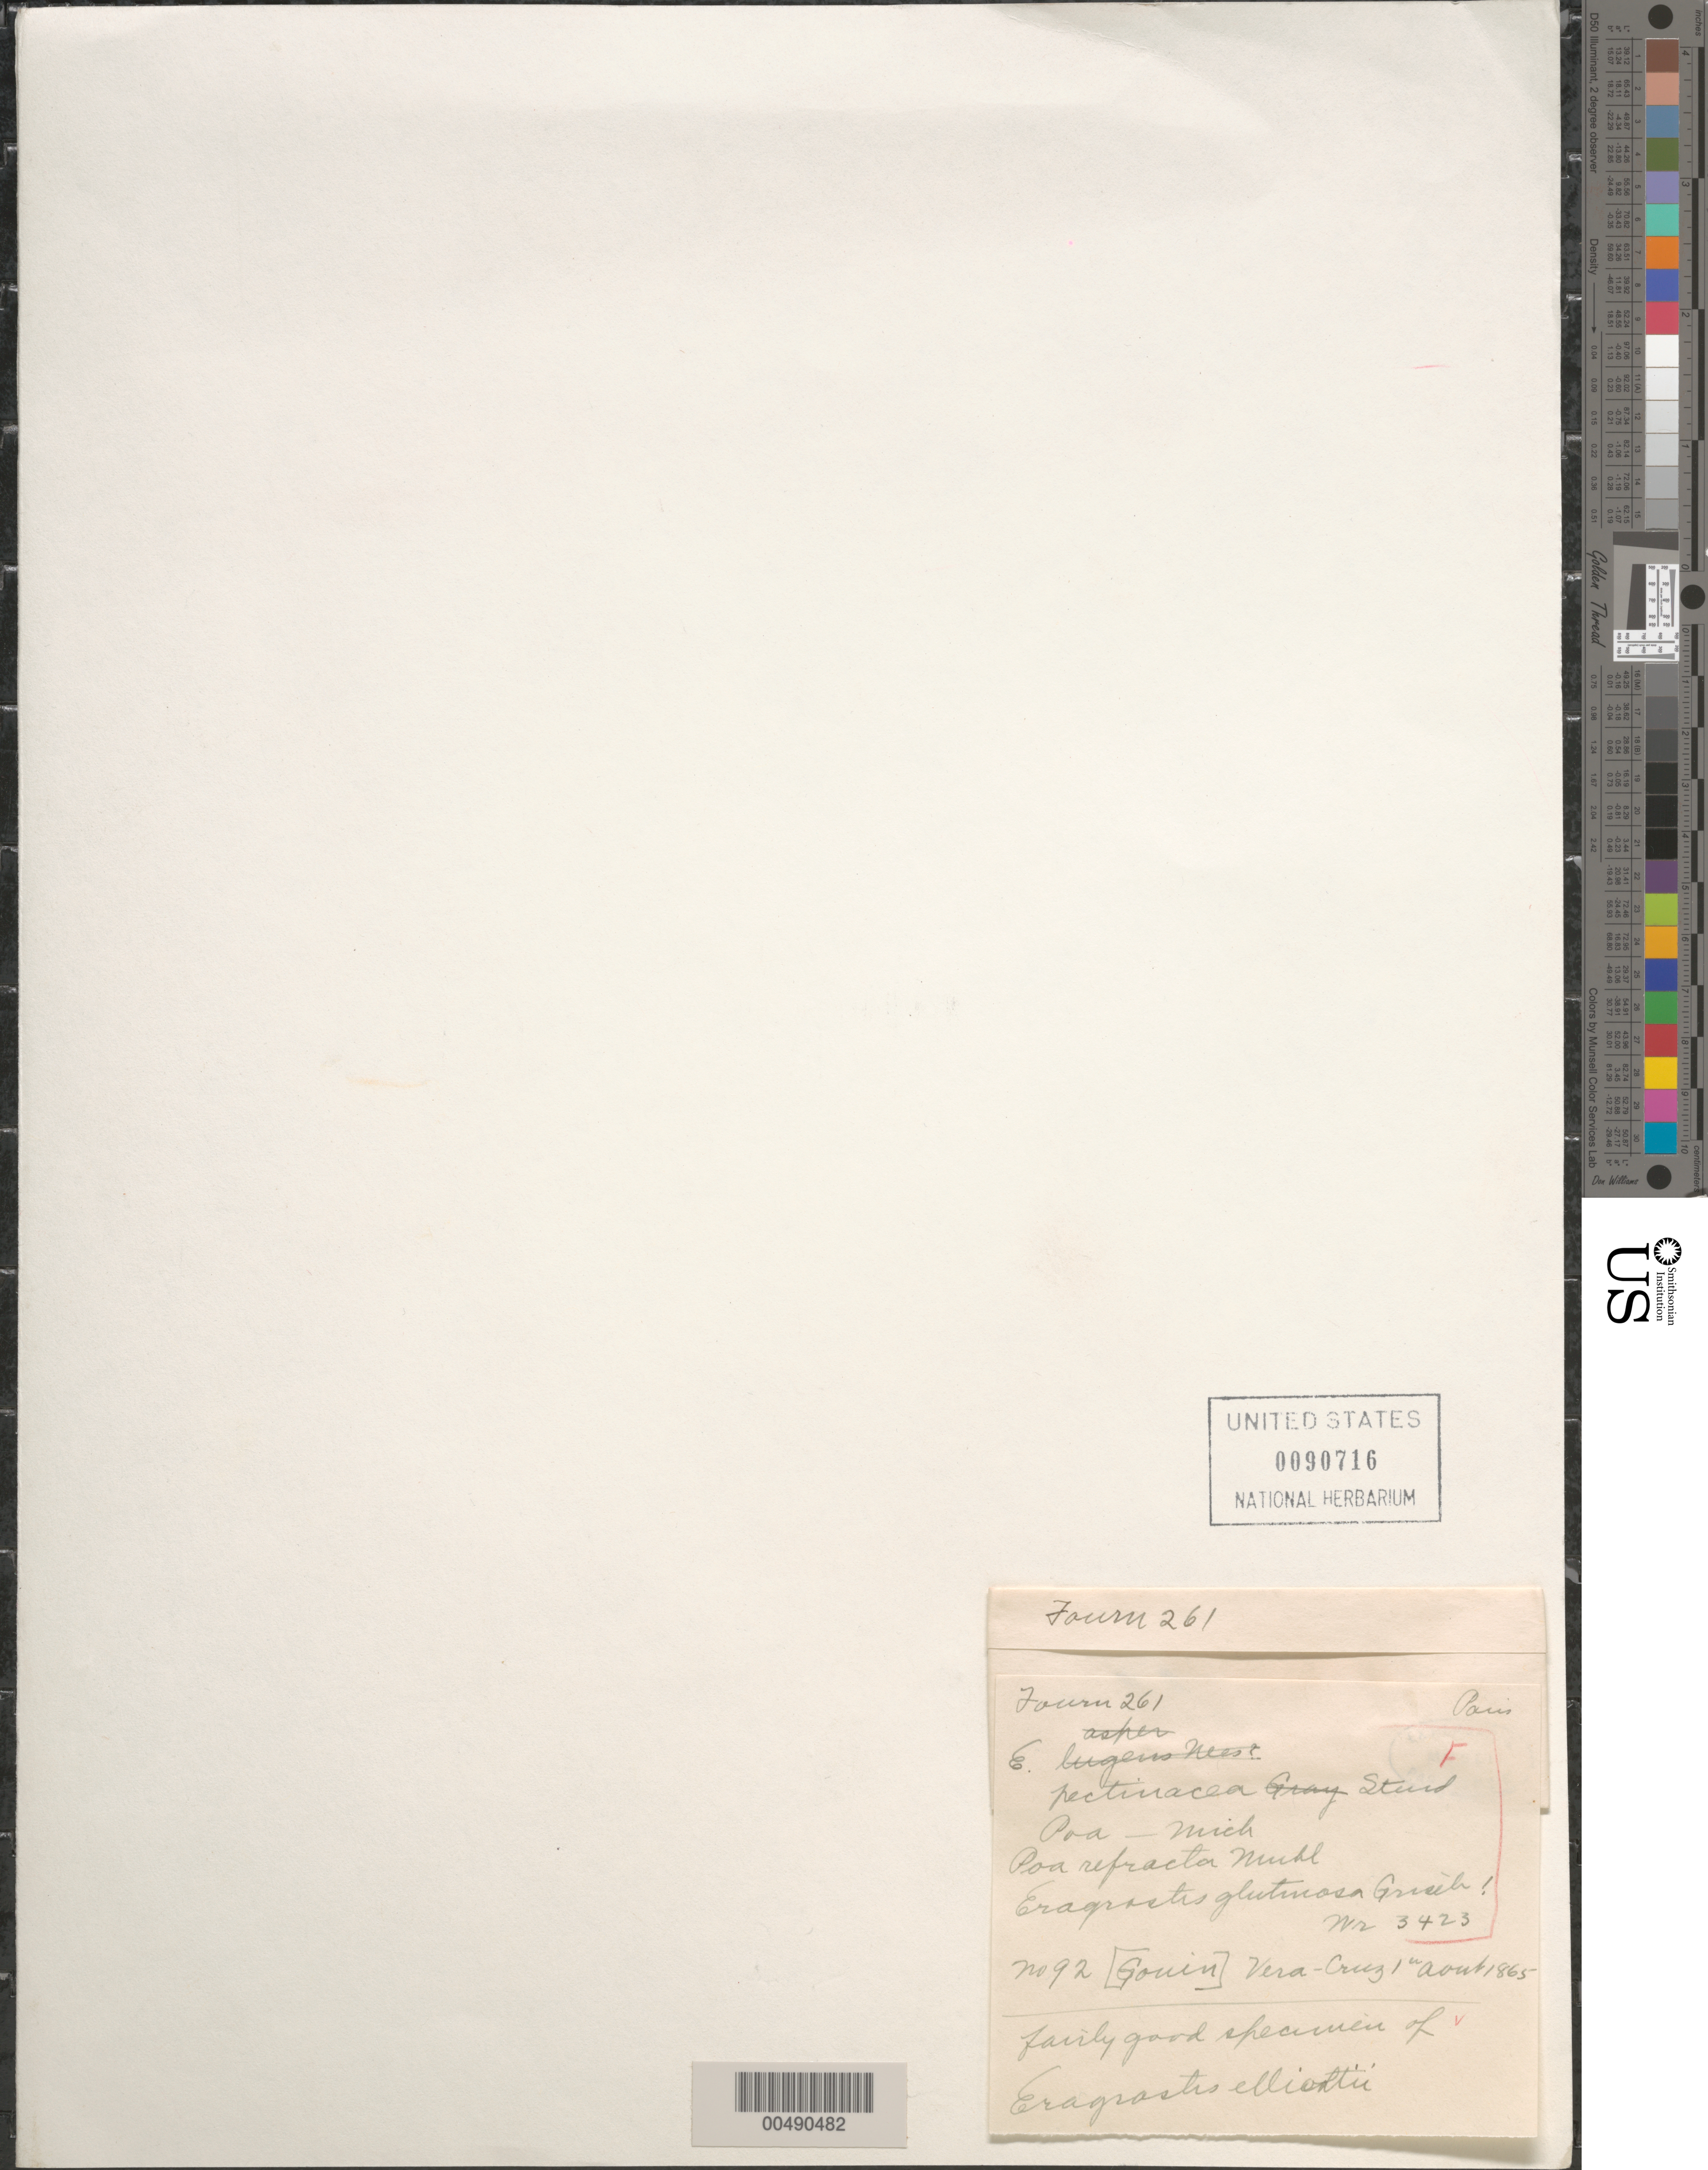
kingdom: Plantae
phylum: Tracheophyta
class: Liliopsida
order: Poales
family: Poaceae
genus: Eragrostis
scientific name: Eragrostis elliottii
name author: S. Watson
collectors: -- Fourn.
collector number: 261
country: Mexico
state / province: Michoacán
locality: Poa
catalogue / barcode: US 90716